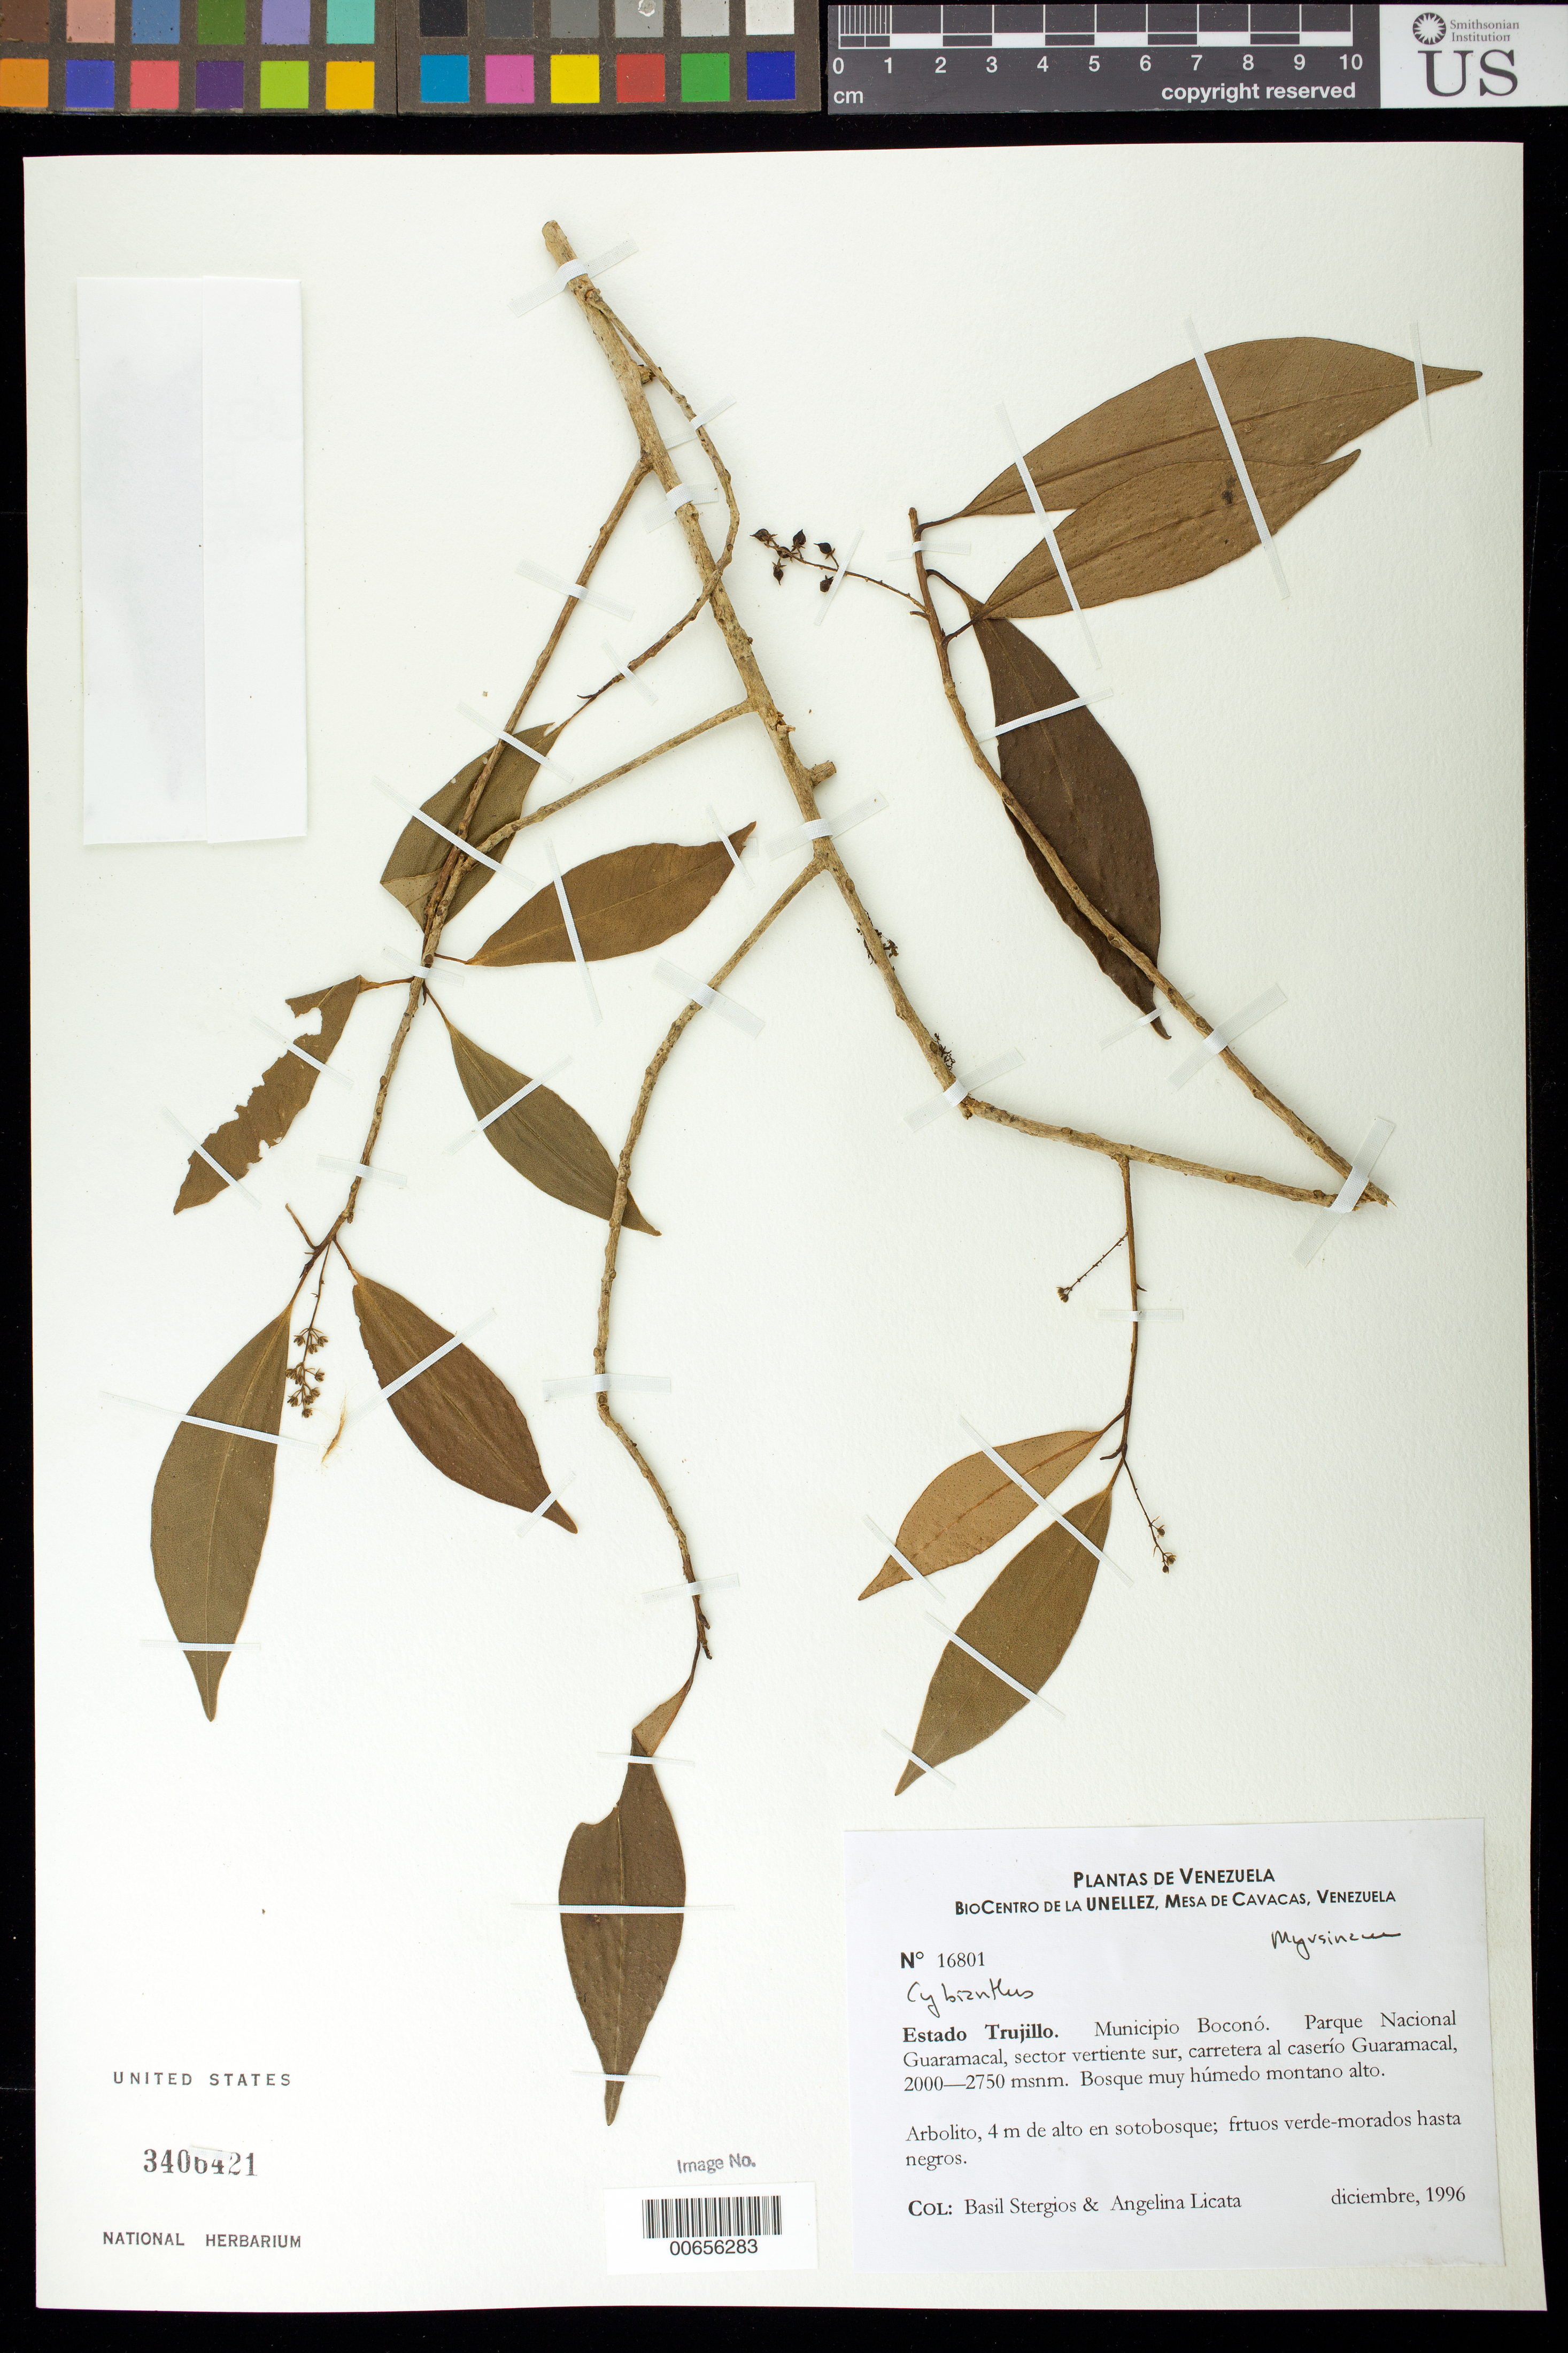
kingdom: Plantae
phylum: Tracheophyta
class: Magnoliopsida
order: Ericales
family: Primulaceae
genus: Cybianthus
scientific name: Cybianthus sp.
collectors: B. G. Stergios & A. Licata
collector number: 16801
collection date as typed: Dec 1996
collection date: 1996-12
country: Venezuela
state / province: Trujillo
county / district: Boconó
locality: Parque Nacional Guaramacal, vertiente S, carretera Guaramacal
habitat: Bosque muy húmedo montano alto.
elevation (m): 2000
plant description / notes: PORT, US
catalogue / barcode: US 3406421